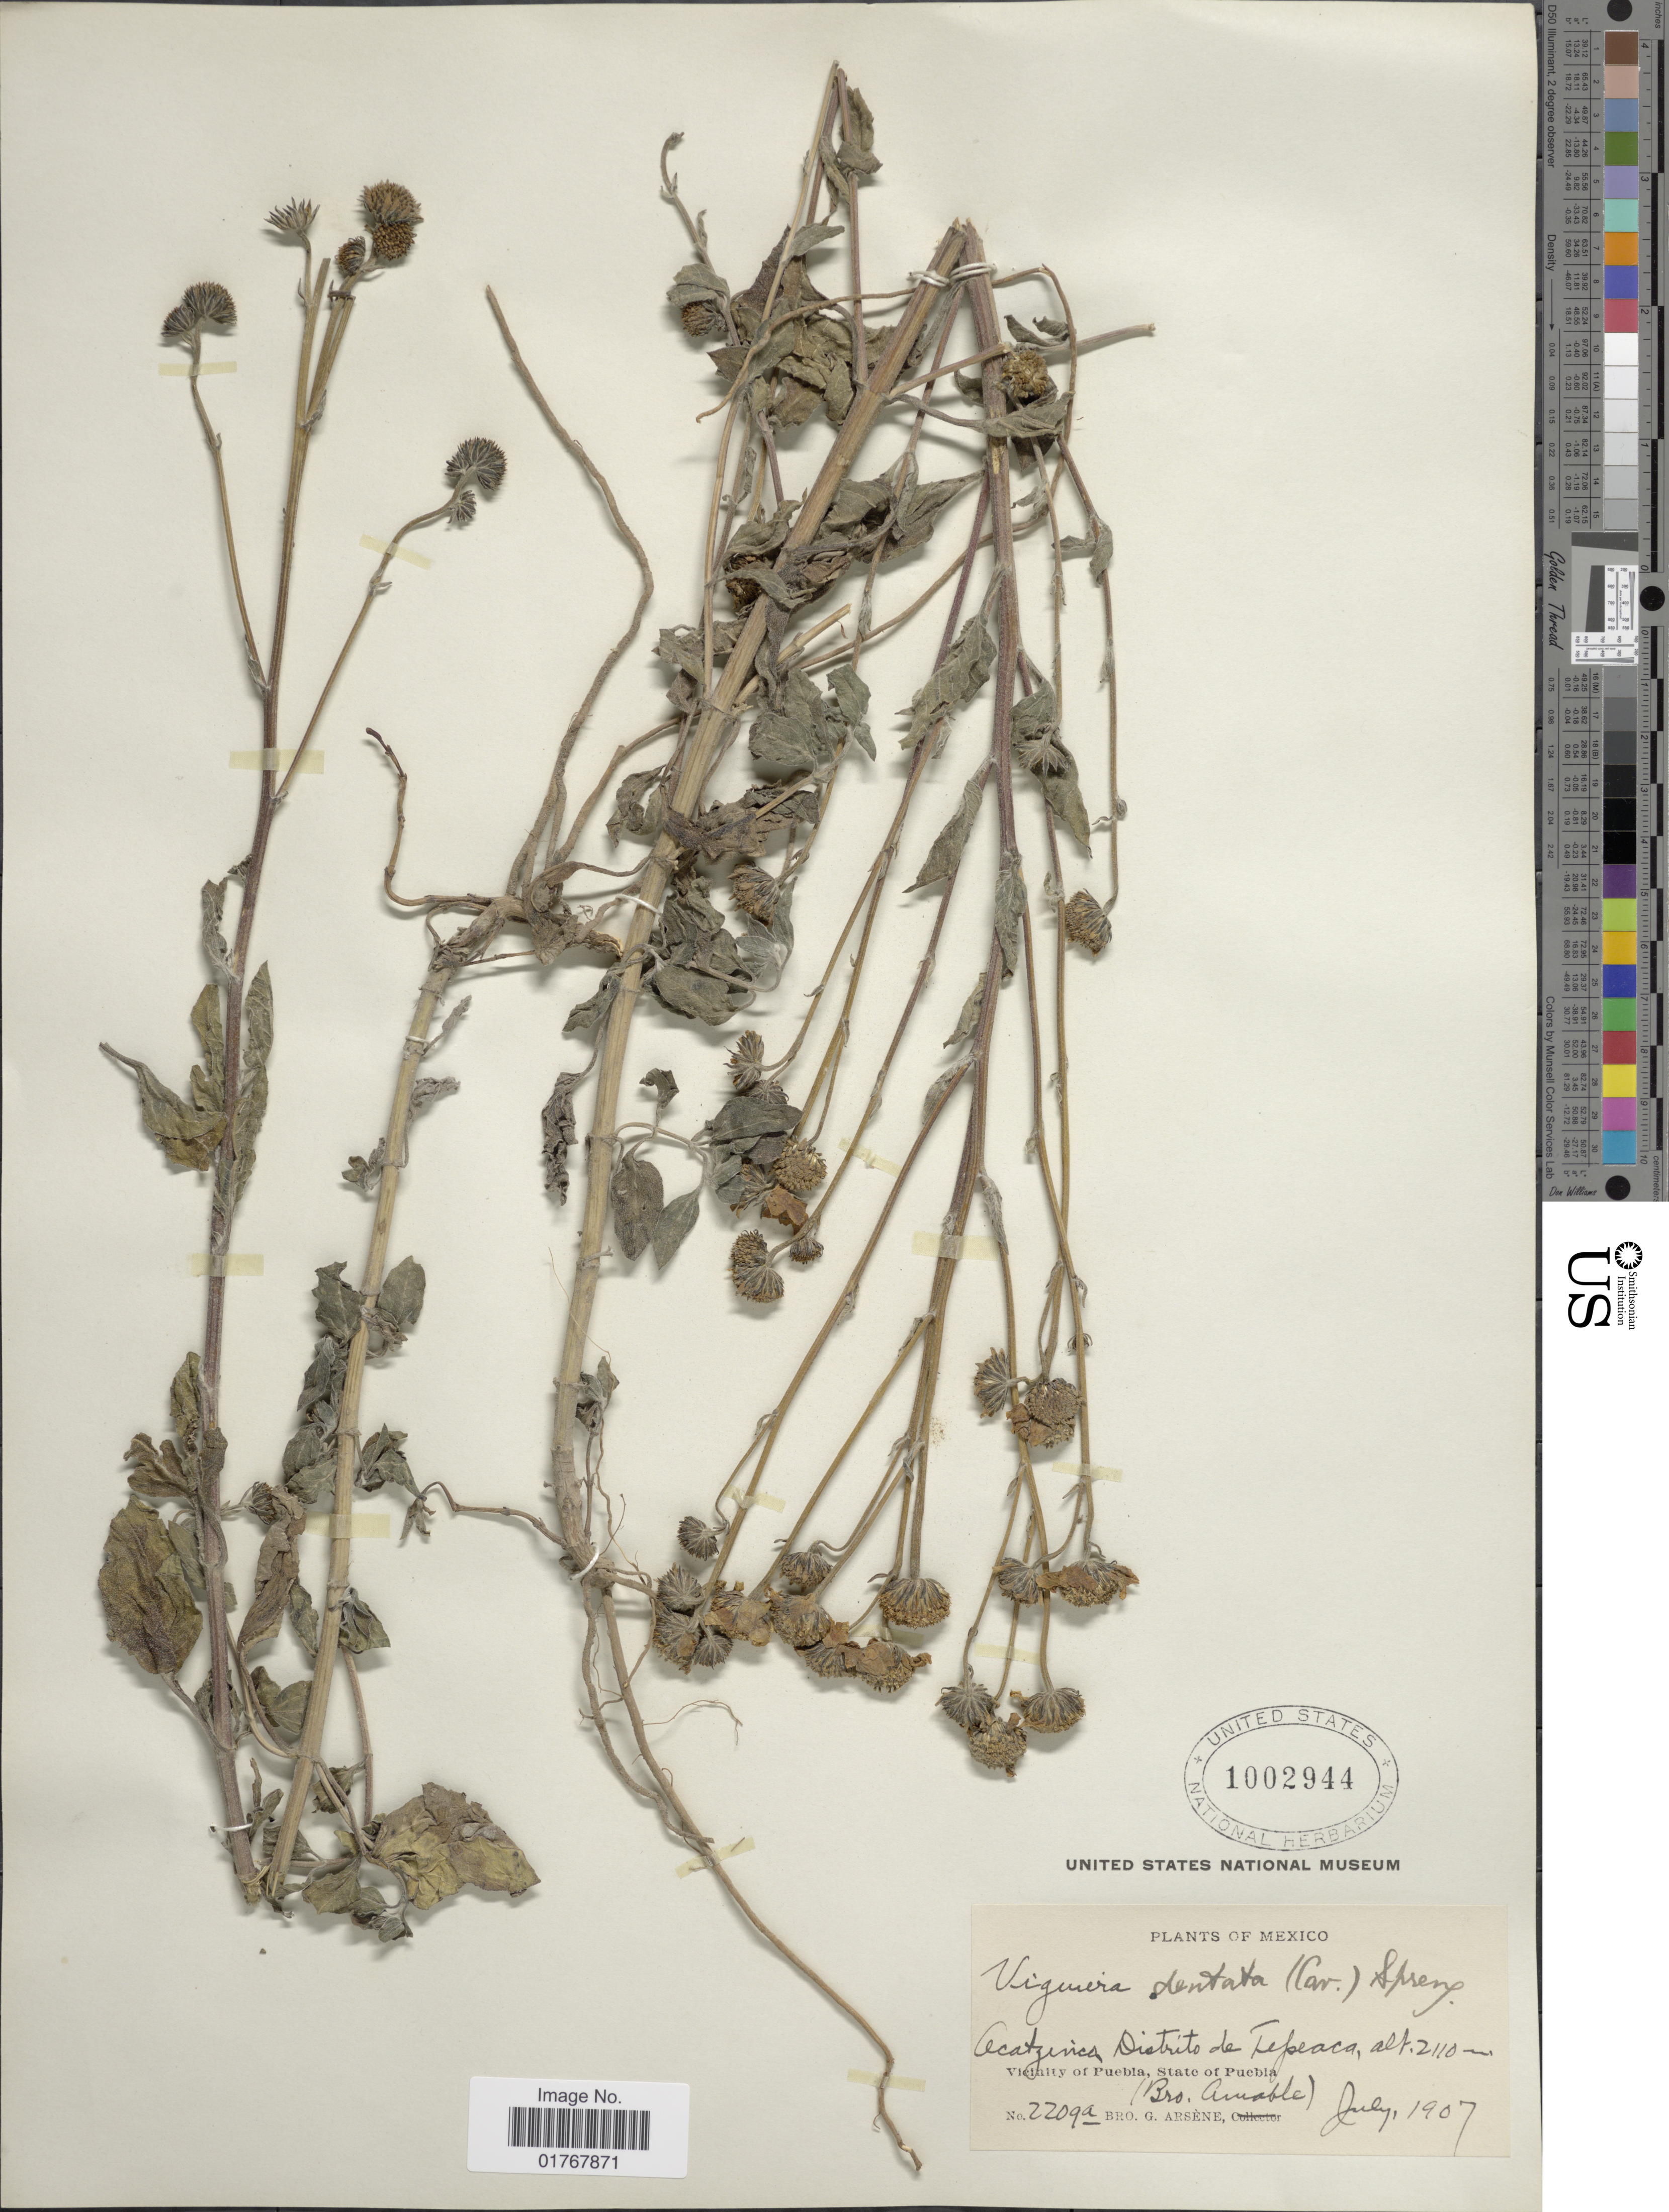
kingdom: Plantae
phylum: Tracheophyta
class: Magnoliopsida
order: Asterales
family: Asteraceae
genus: Viguiera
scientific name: Viguiera dentata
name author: (Cav.) Spreng.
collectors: B. Amable & Bro. G. Arsène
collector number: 2209a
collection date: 1907-07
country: Mexico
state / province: Puebla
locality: Ocatzinca Distrito de Tepeaca, Vicinity of Puebla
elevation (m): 2110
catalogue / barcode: US 1002944